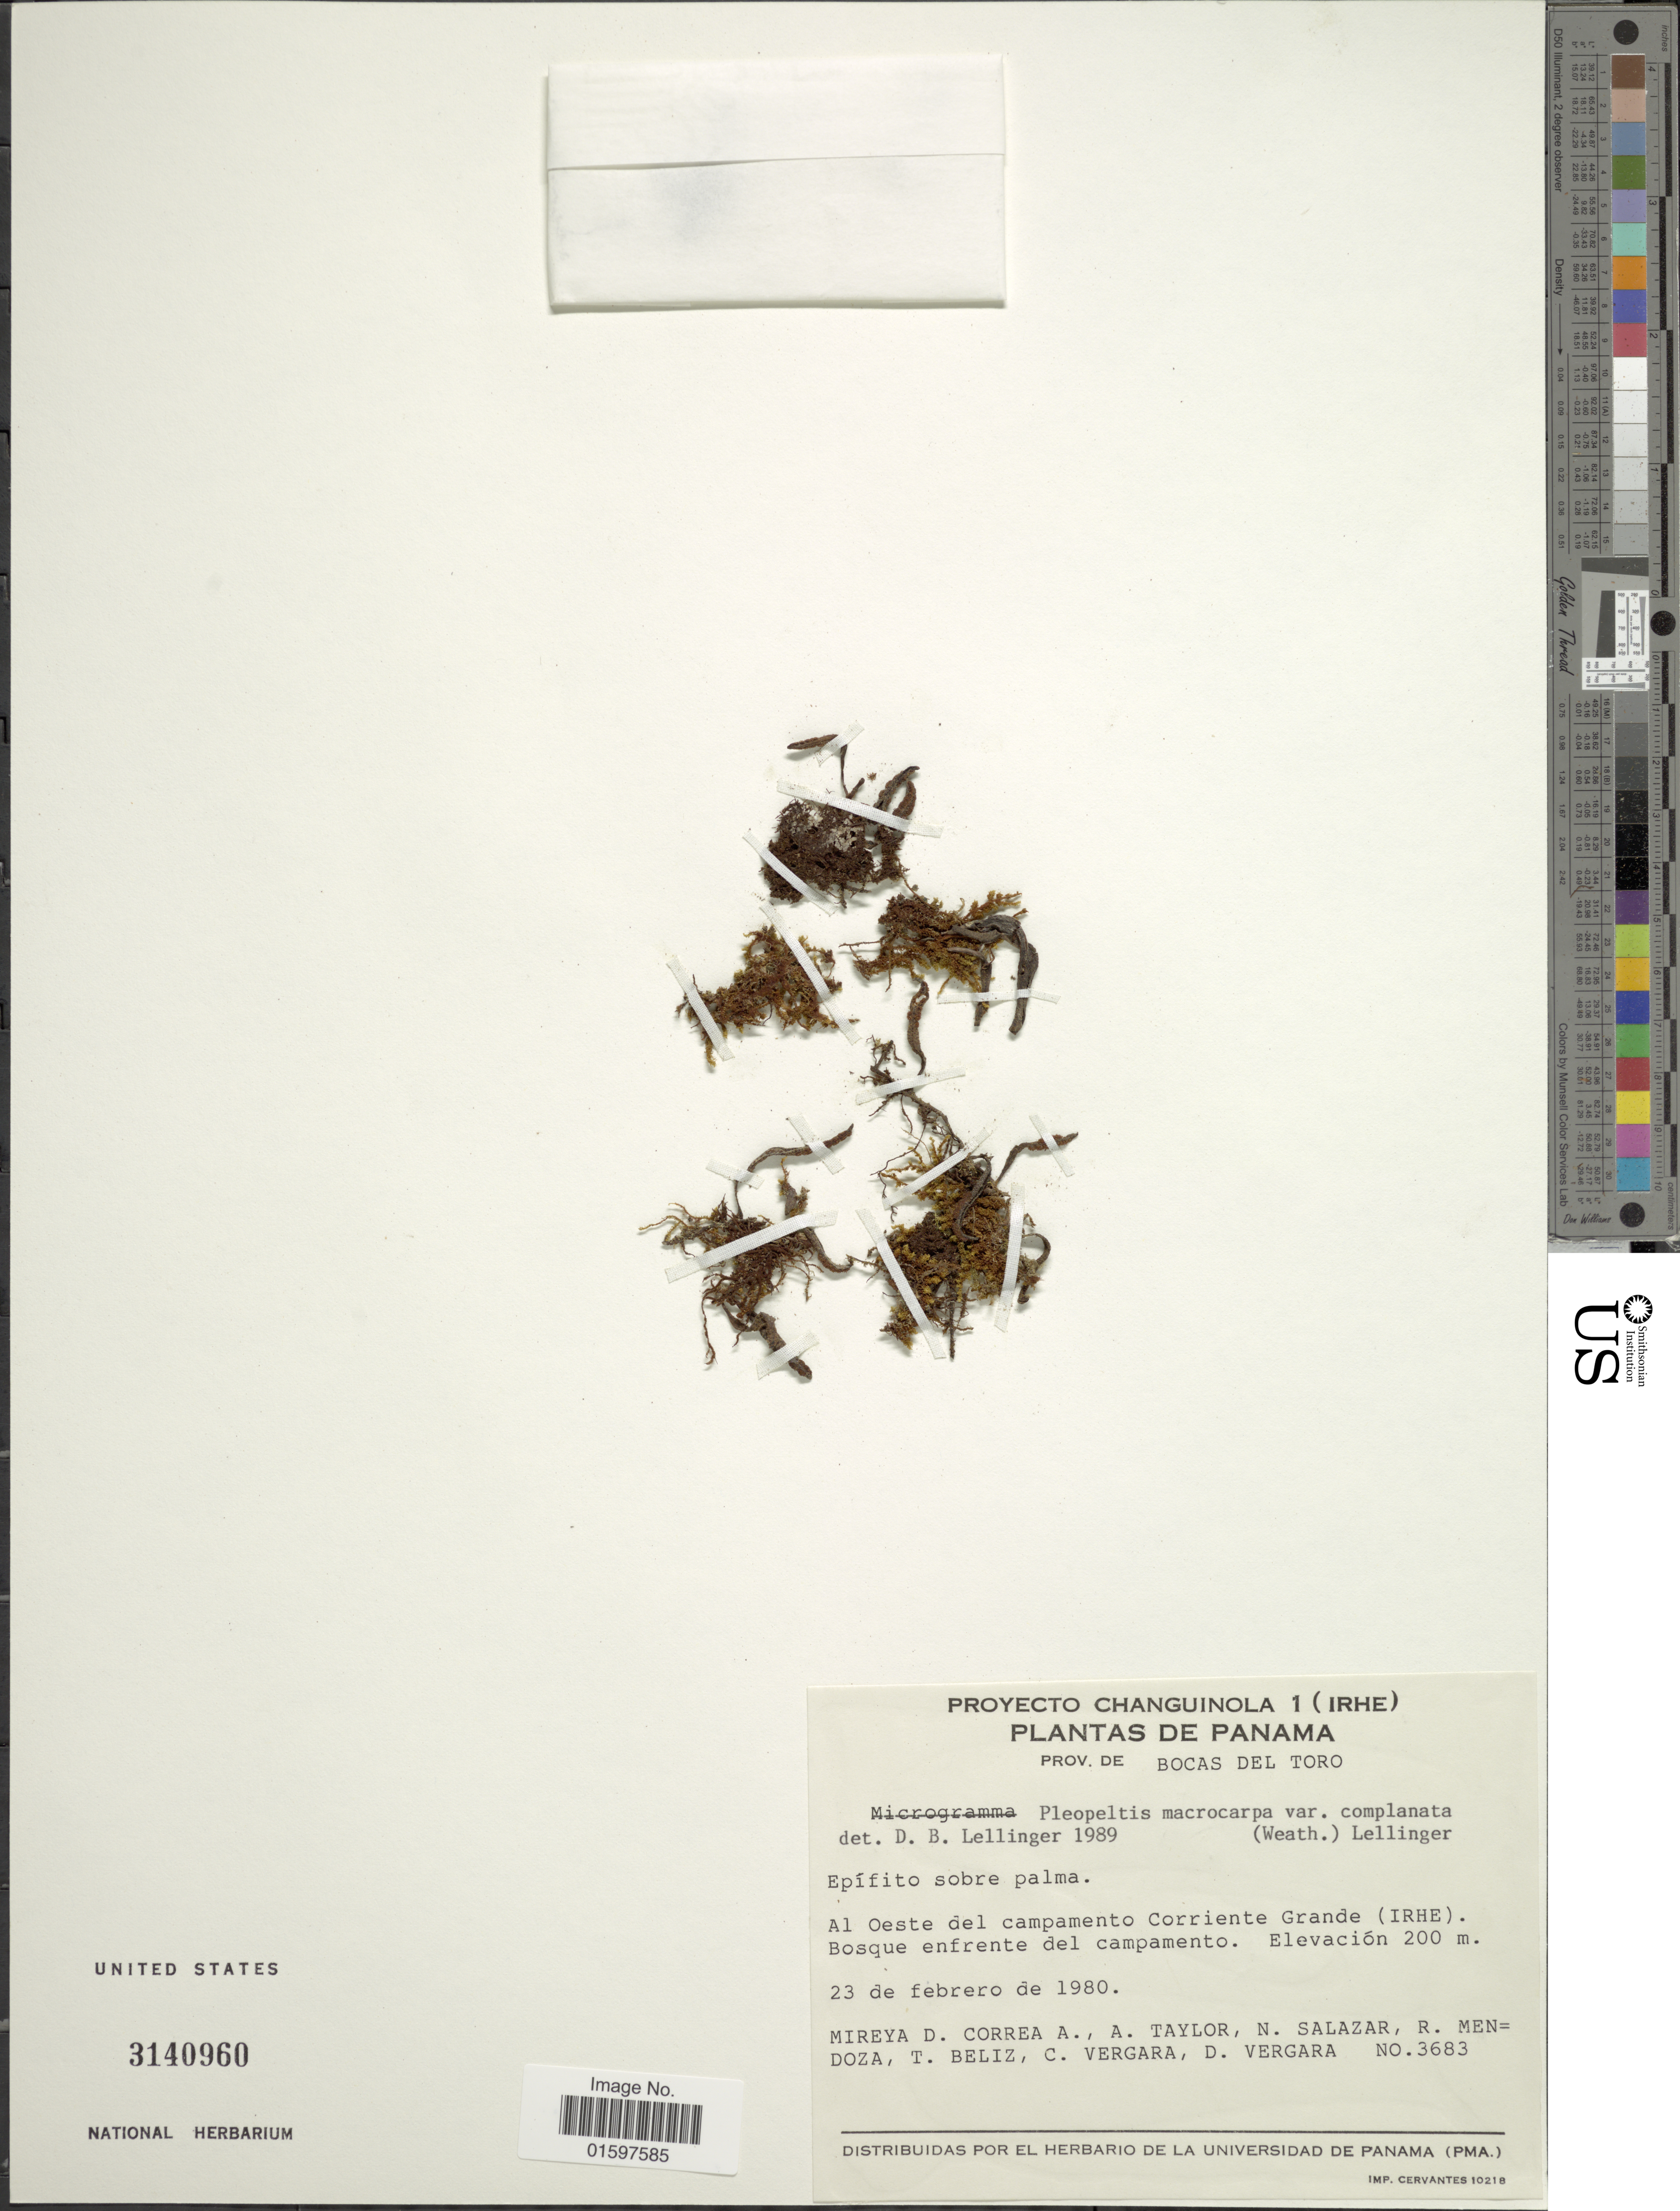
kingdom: Plantae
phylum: Tracheophyta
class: Polypodiopsida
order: Polypodiales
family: Polypodiaceae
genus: Pleopeltis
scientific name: Pleopeltis macrocarpa var. complanata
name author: (Weath.) Lellinger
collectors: M. D. Corrêa-A., A. Taylor, N. Salazar, R. Mendoza & et al.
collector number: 3683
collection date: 1980-02-23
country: Panama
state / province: Bocas del Toro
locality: Al oeste del campamento Corriente Grande (IRHE), bosque enfrente del campamento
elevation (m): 200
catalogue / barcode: US 3140960